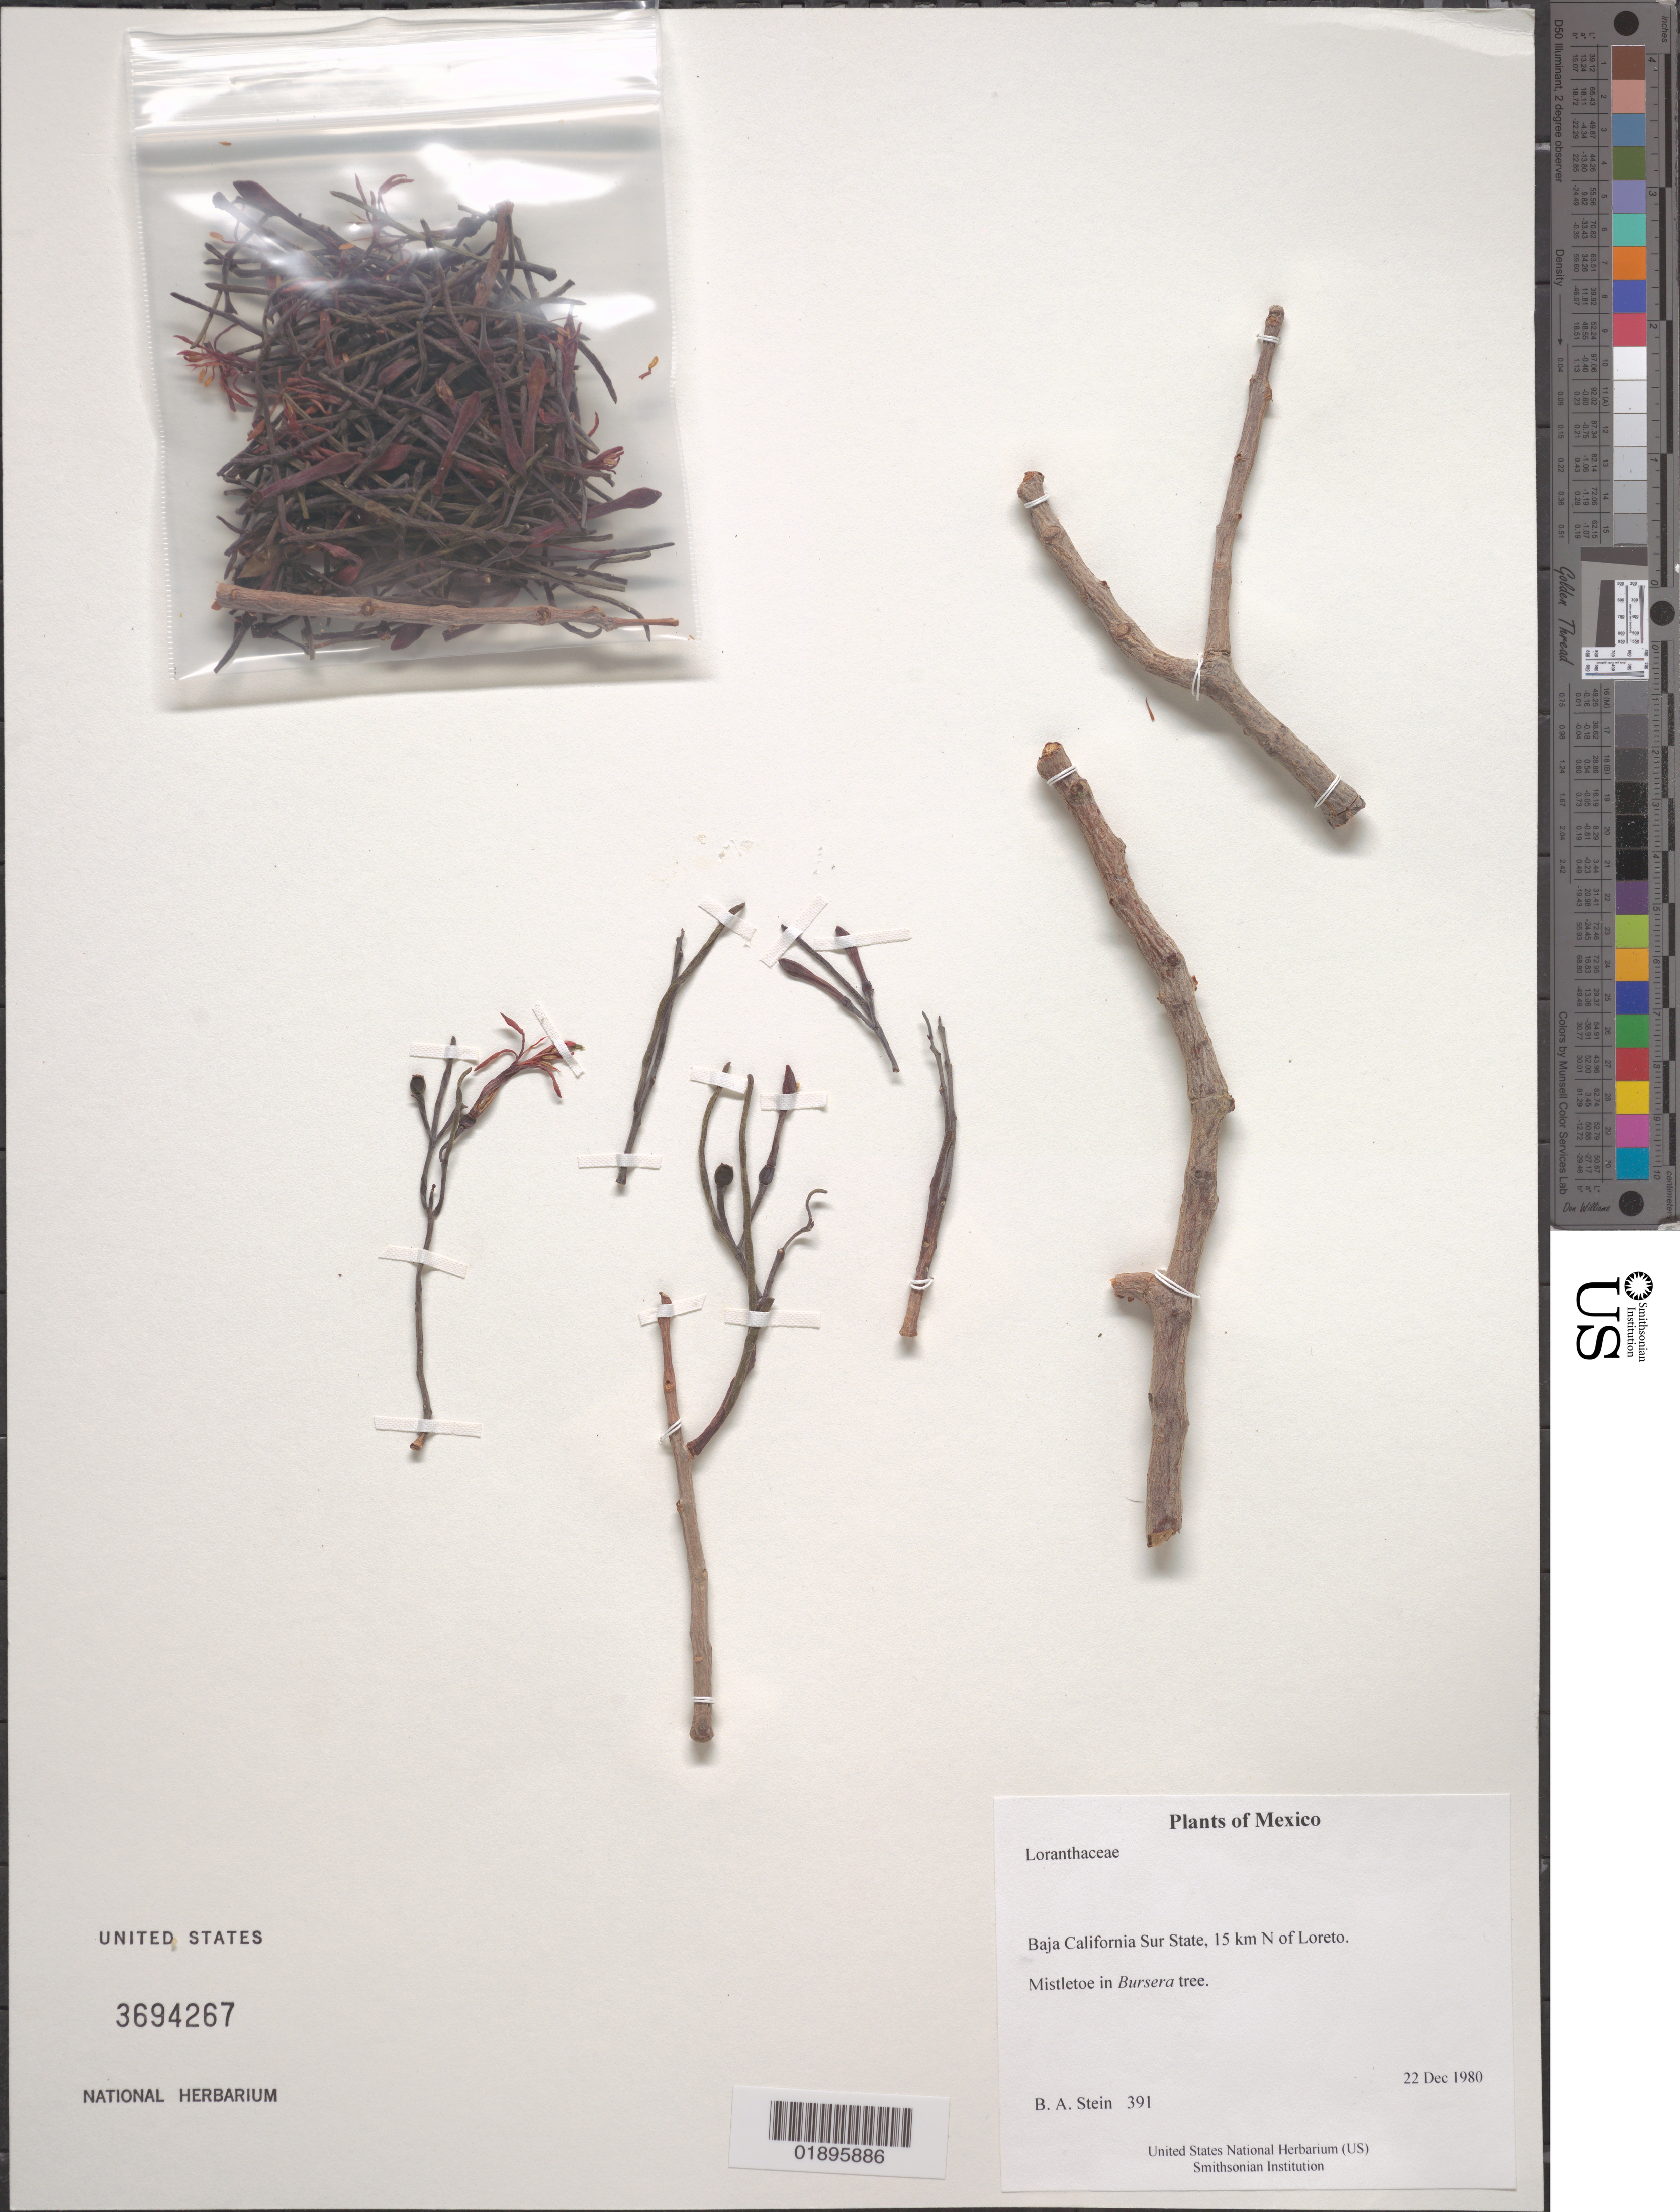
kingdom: Plantae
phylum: Tracheophyta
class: Magnoliopsida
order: Santalales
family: Loranthaceae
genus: Psittacanthus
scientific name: Psittacanthus sonorae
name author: (S. Watson) Kuijt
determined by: Caraballo-Ortiz, Marcos A., (MISS), University of Mississippi (UNITED STATES)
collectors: B. A. Stein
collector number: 391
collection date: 1980-12-22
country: Mexico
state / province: Baja California Sur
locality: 15 km N of Loreto.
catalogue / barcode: US 3694267